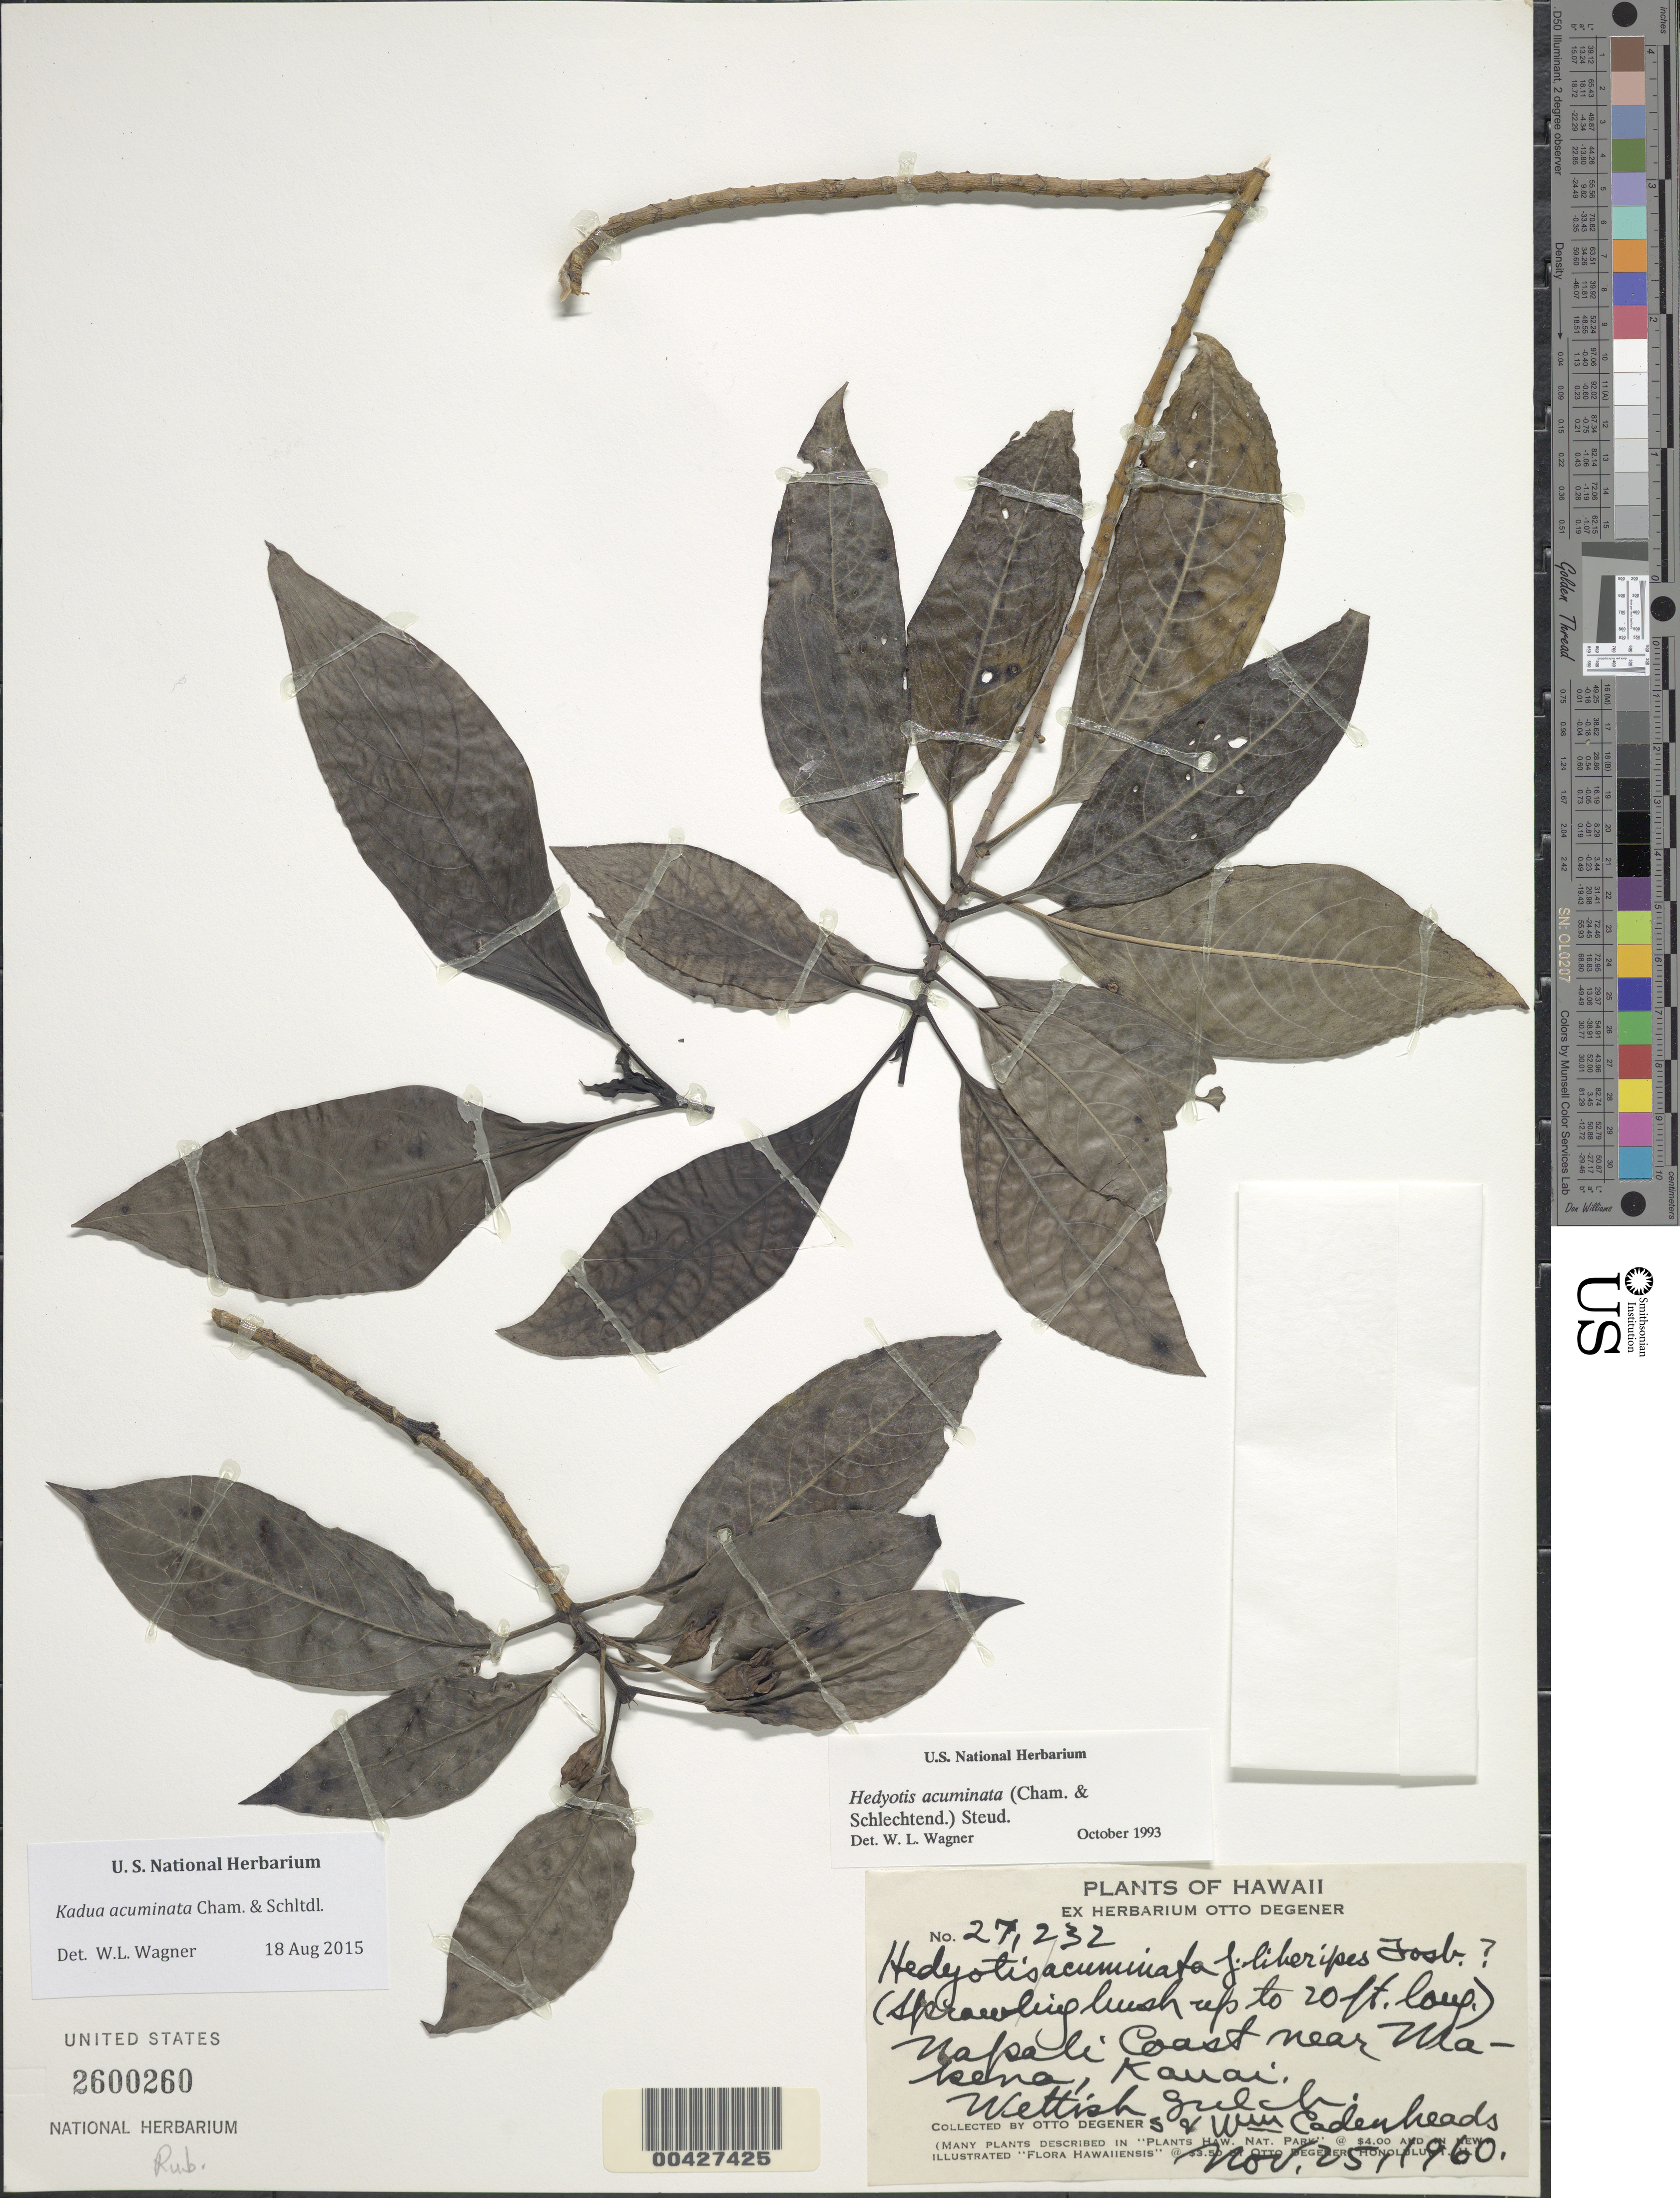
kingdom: Plantae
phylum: Tracheophyta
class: Magnoliopsida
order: Gentianales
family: Rubiaceae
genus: Kadua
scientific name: Kadua acuminata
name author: Cham. & Schltdl.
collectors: O. Degener & W. Cadenheads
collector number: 27232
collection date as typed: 25 Nov 1960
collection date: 1960-11-25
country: United States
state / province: Hawaii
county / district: Kauai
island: Kaua'i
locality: Na Pali Coast near Makena.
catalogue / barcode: US 2600260